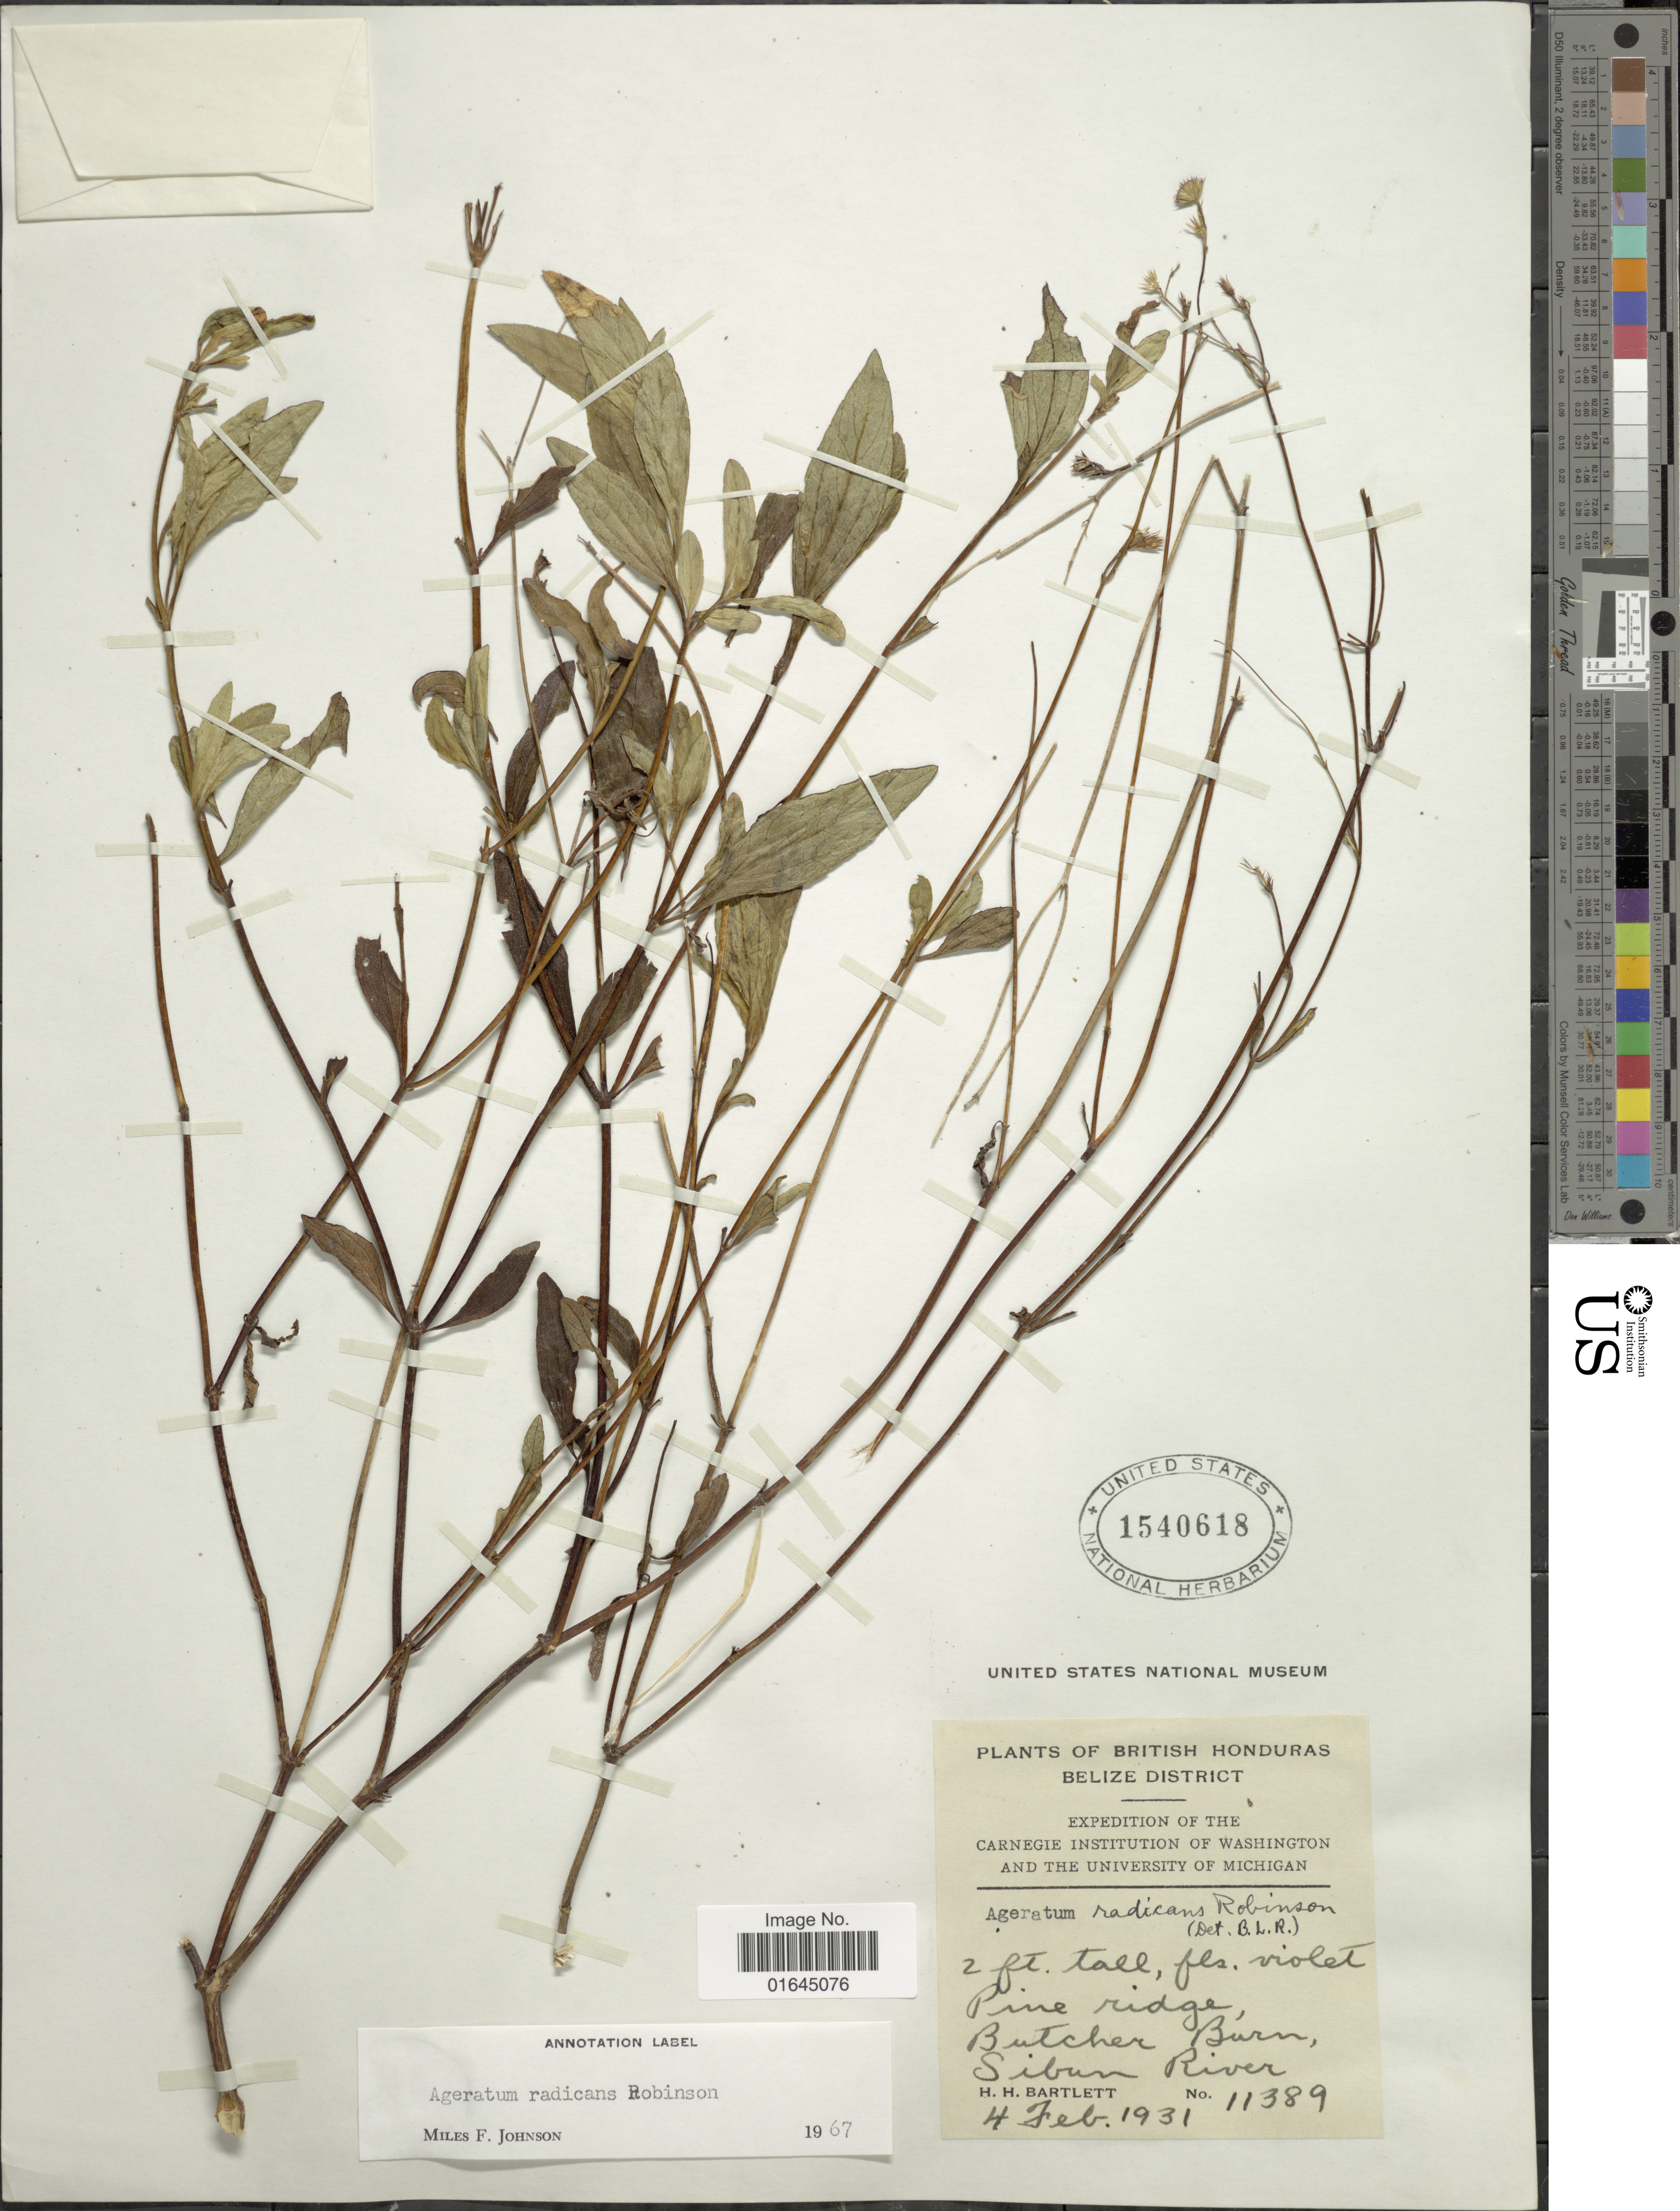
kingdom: Plantae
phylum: Tracheophyta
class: Magnoliopsida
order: Asterales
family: Asteraceae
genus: Ageratum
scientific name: Ageratum peckii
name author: B.L. Rob.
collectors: H. H. Bartlett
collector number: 11389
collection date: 1931-02-04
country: Belize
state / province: Belize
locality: Britsih Honduras, Pine ridge, Buthcer Burn, Siban River.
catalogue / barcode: US 1540618